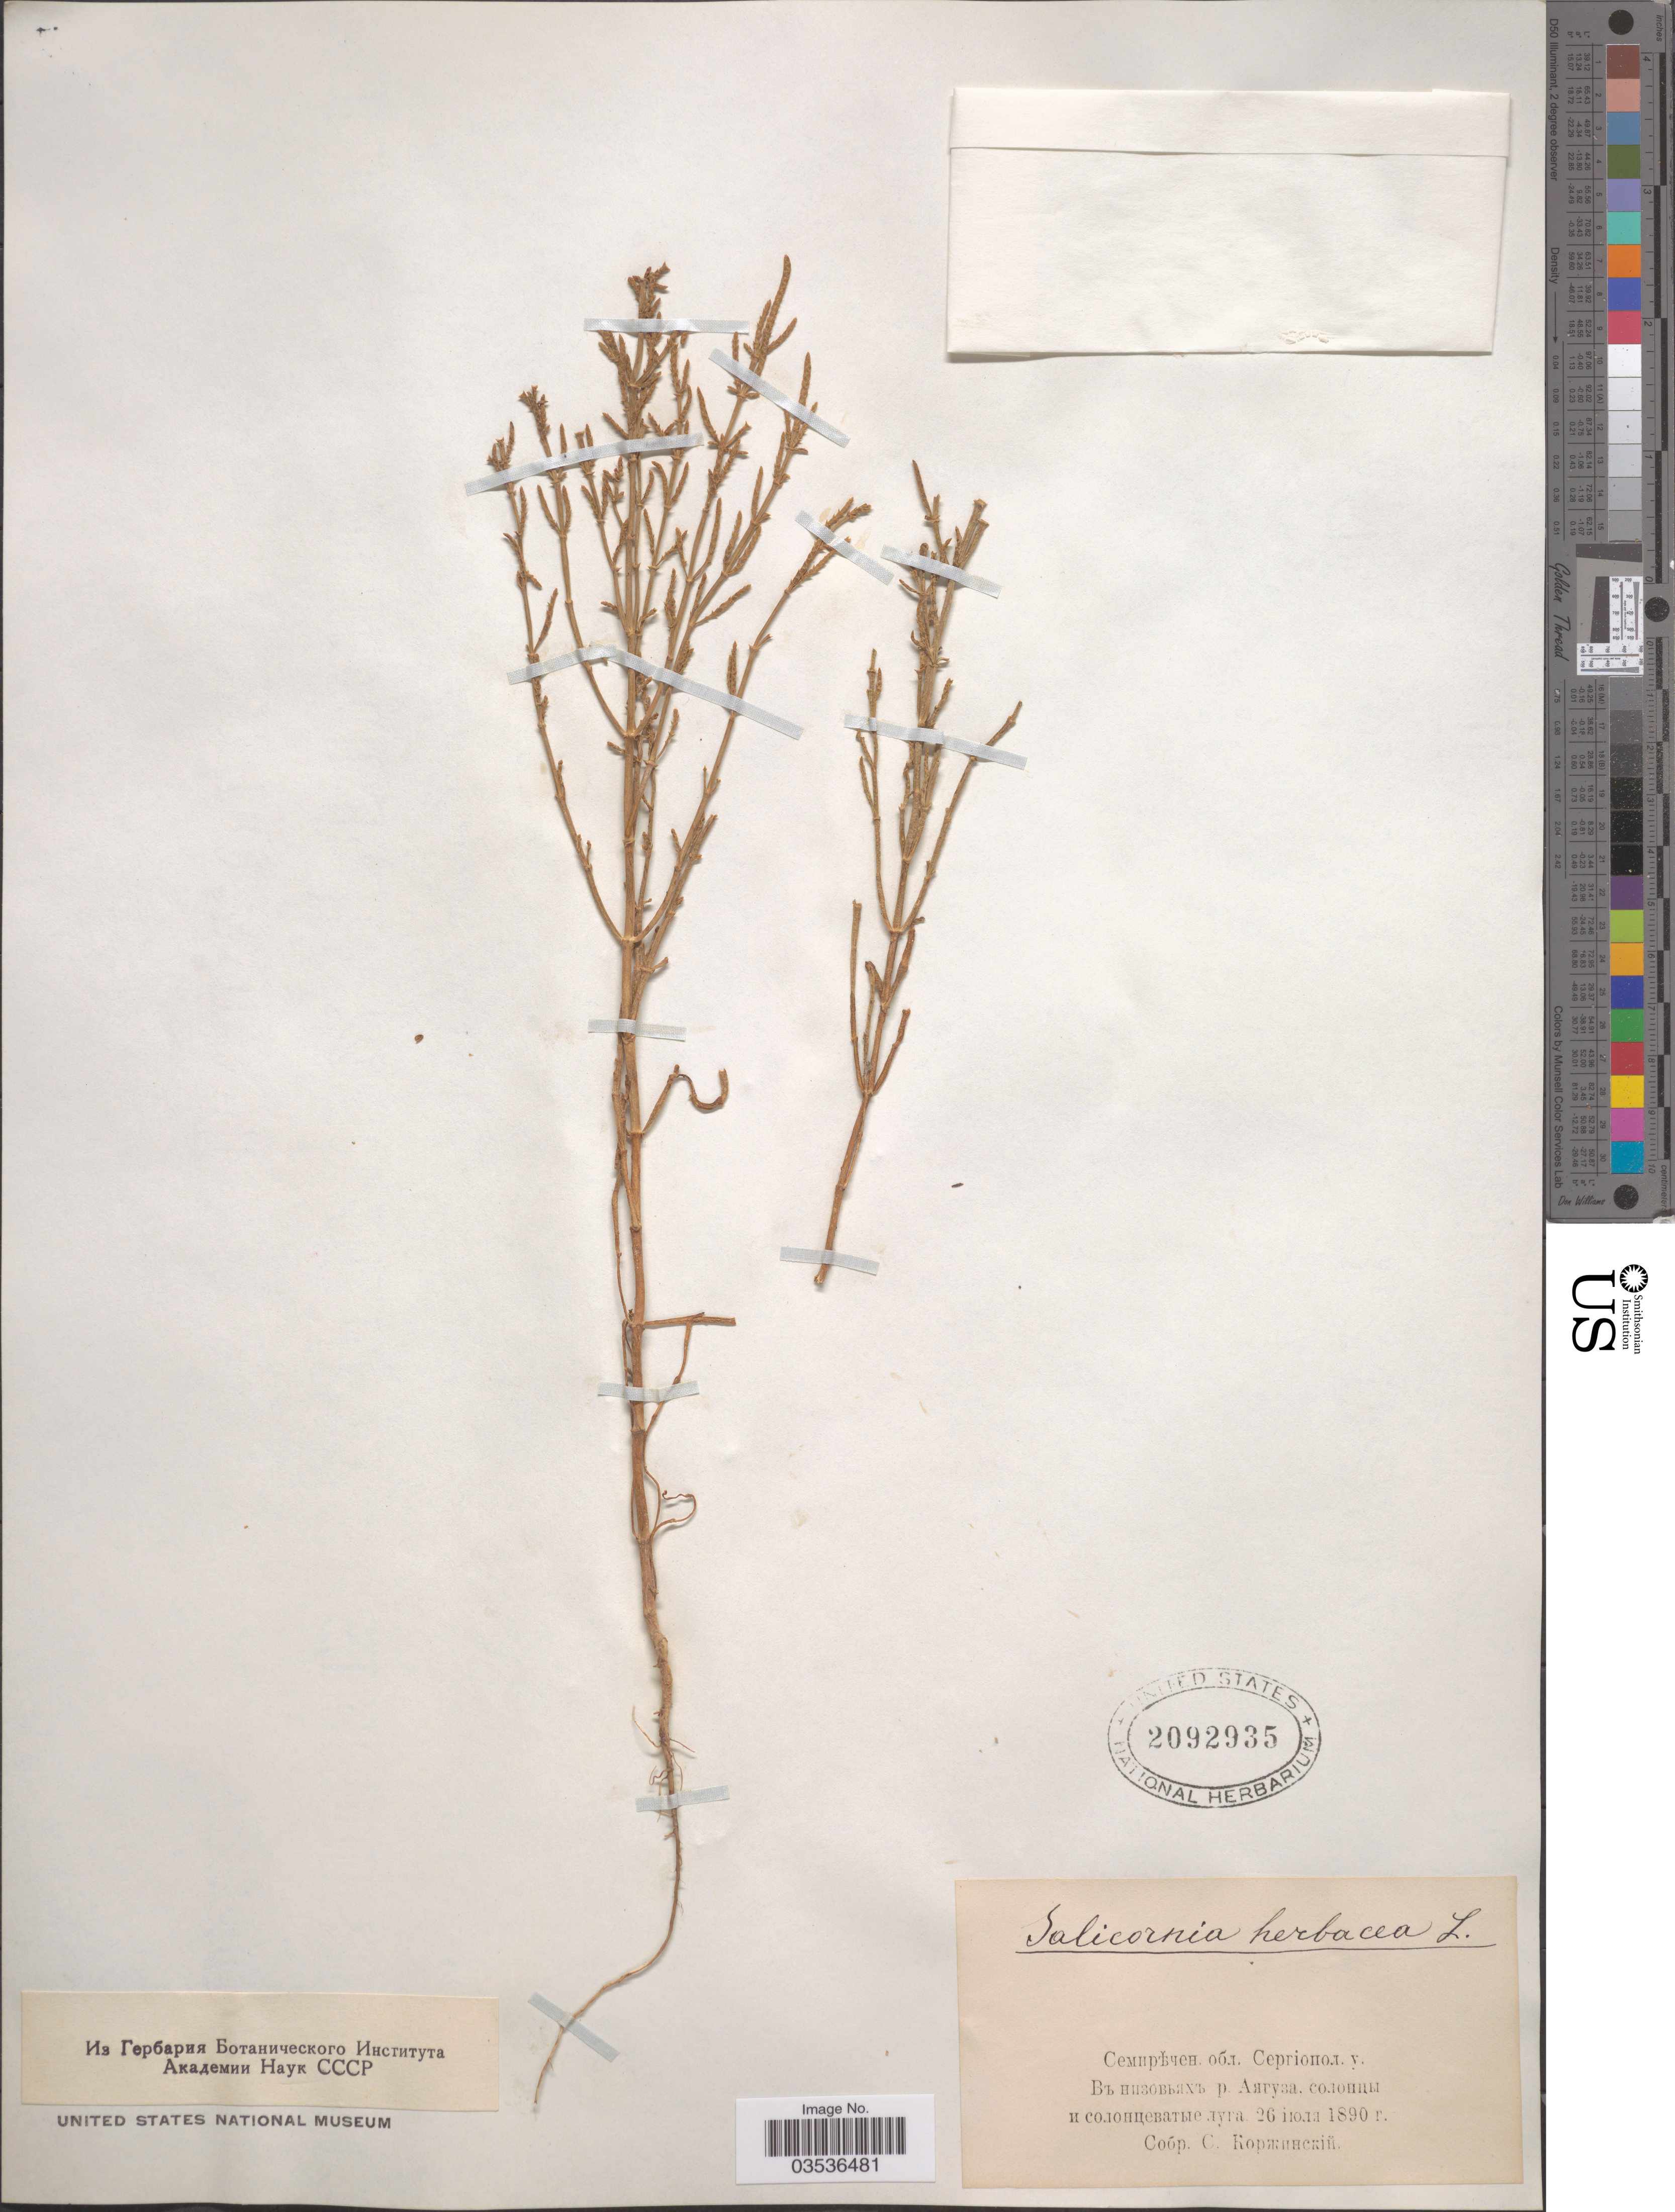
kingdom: Plantae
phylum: Tracheophyta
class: Magnoliopsida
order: Caryophyllales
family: Amaranthaceae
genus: Salicornia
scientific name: Salicornia europaea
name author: L.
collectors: S. Korzhinskiy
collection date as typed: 26 X 1890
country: Kazakhstan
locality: Downstream of River Ayagoz.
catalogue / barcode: US 2092935